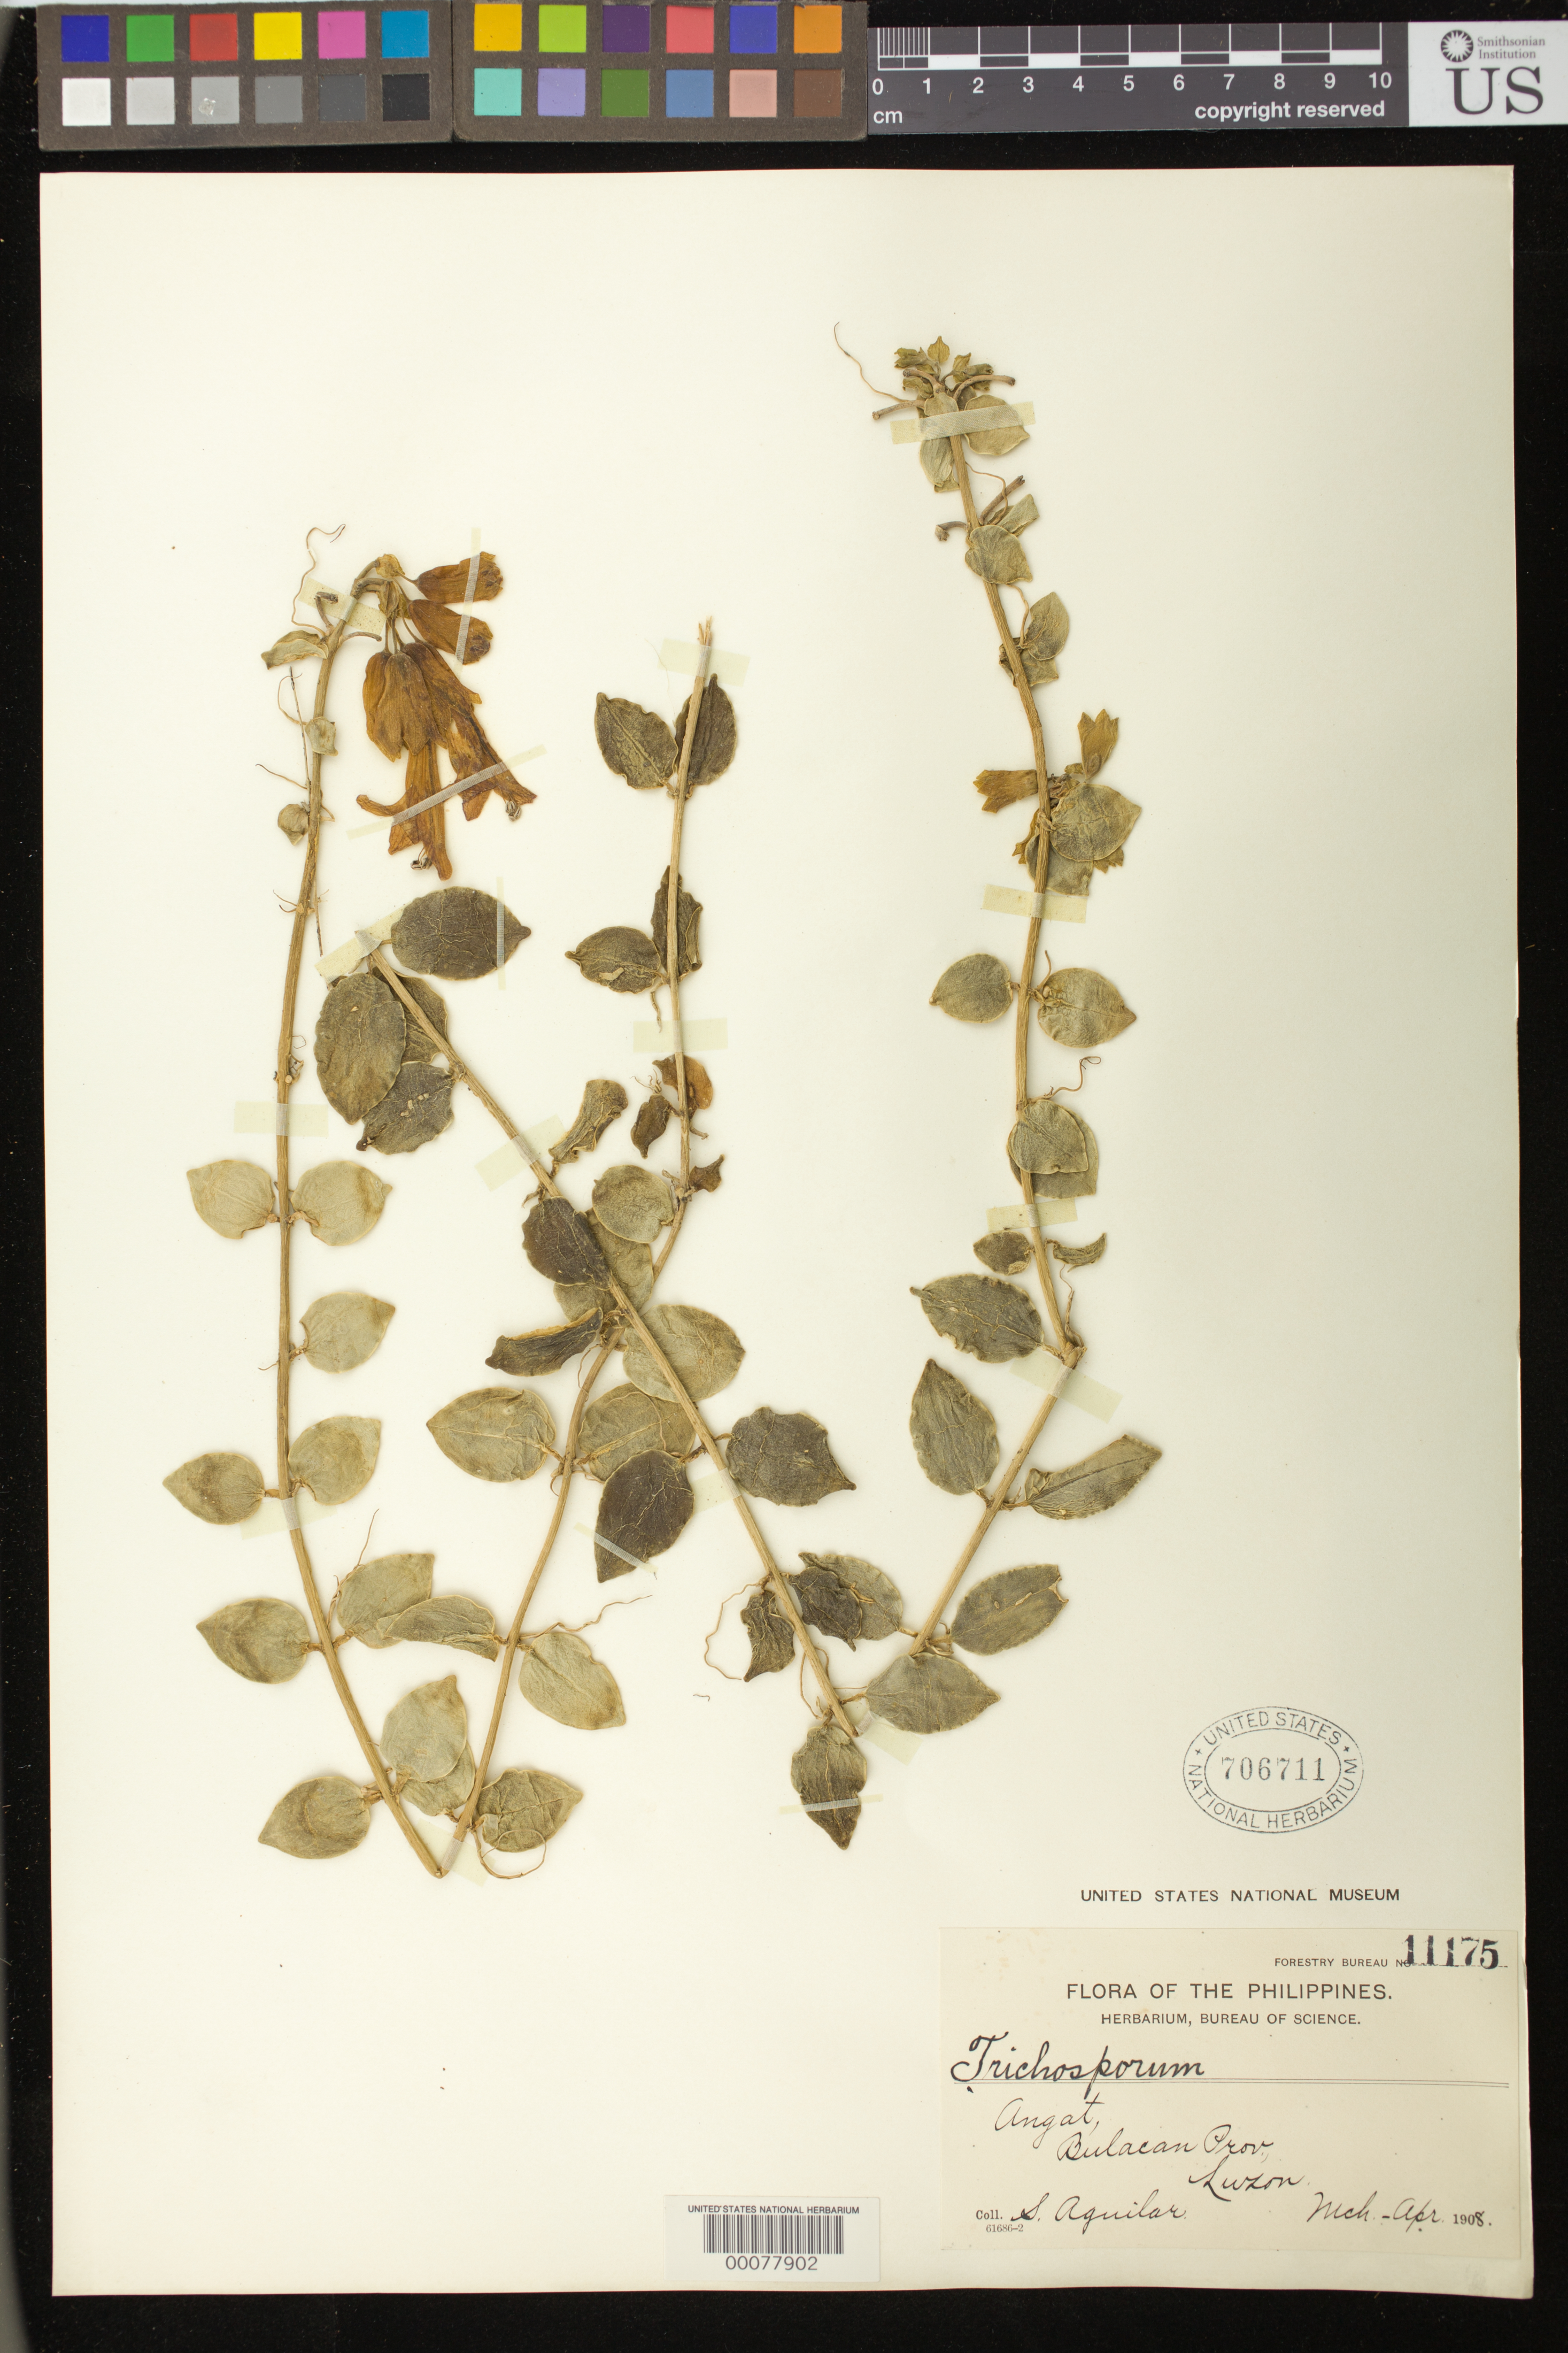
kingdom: Plantae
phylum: Tracheophyta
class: Magnoliopsida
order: Lamiales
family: Gesneriaceae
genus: Trichosporum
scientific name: Trichosporum sp.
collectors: S. Aguilar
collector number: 11175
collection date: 1908-03/1908-04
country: Philippines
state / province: Central Luzon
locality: Angat, Bulacan Prov., Luzon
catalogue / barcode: US 706711